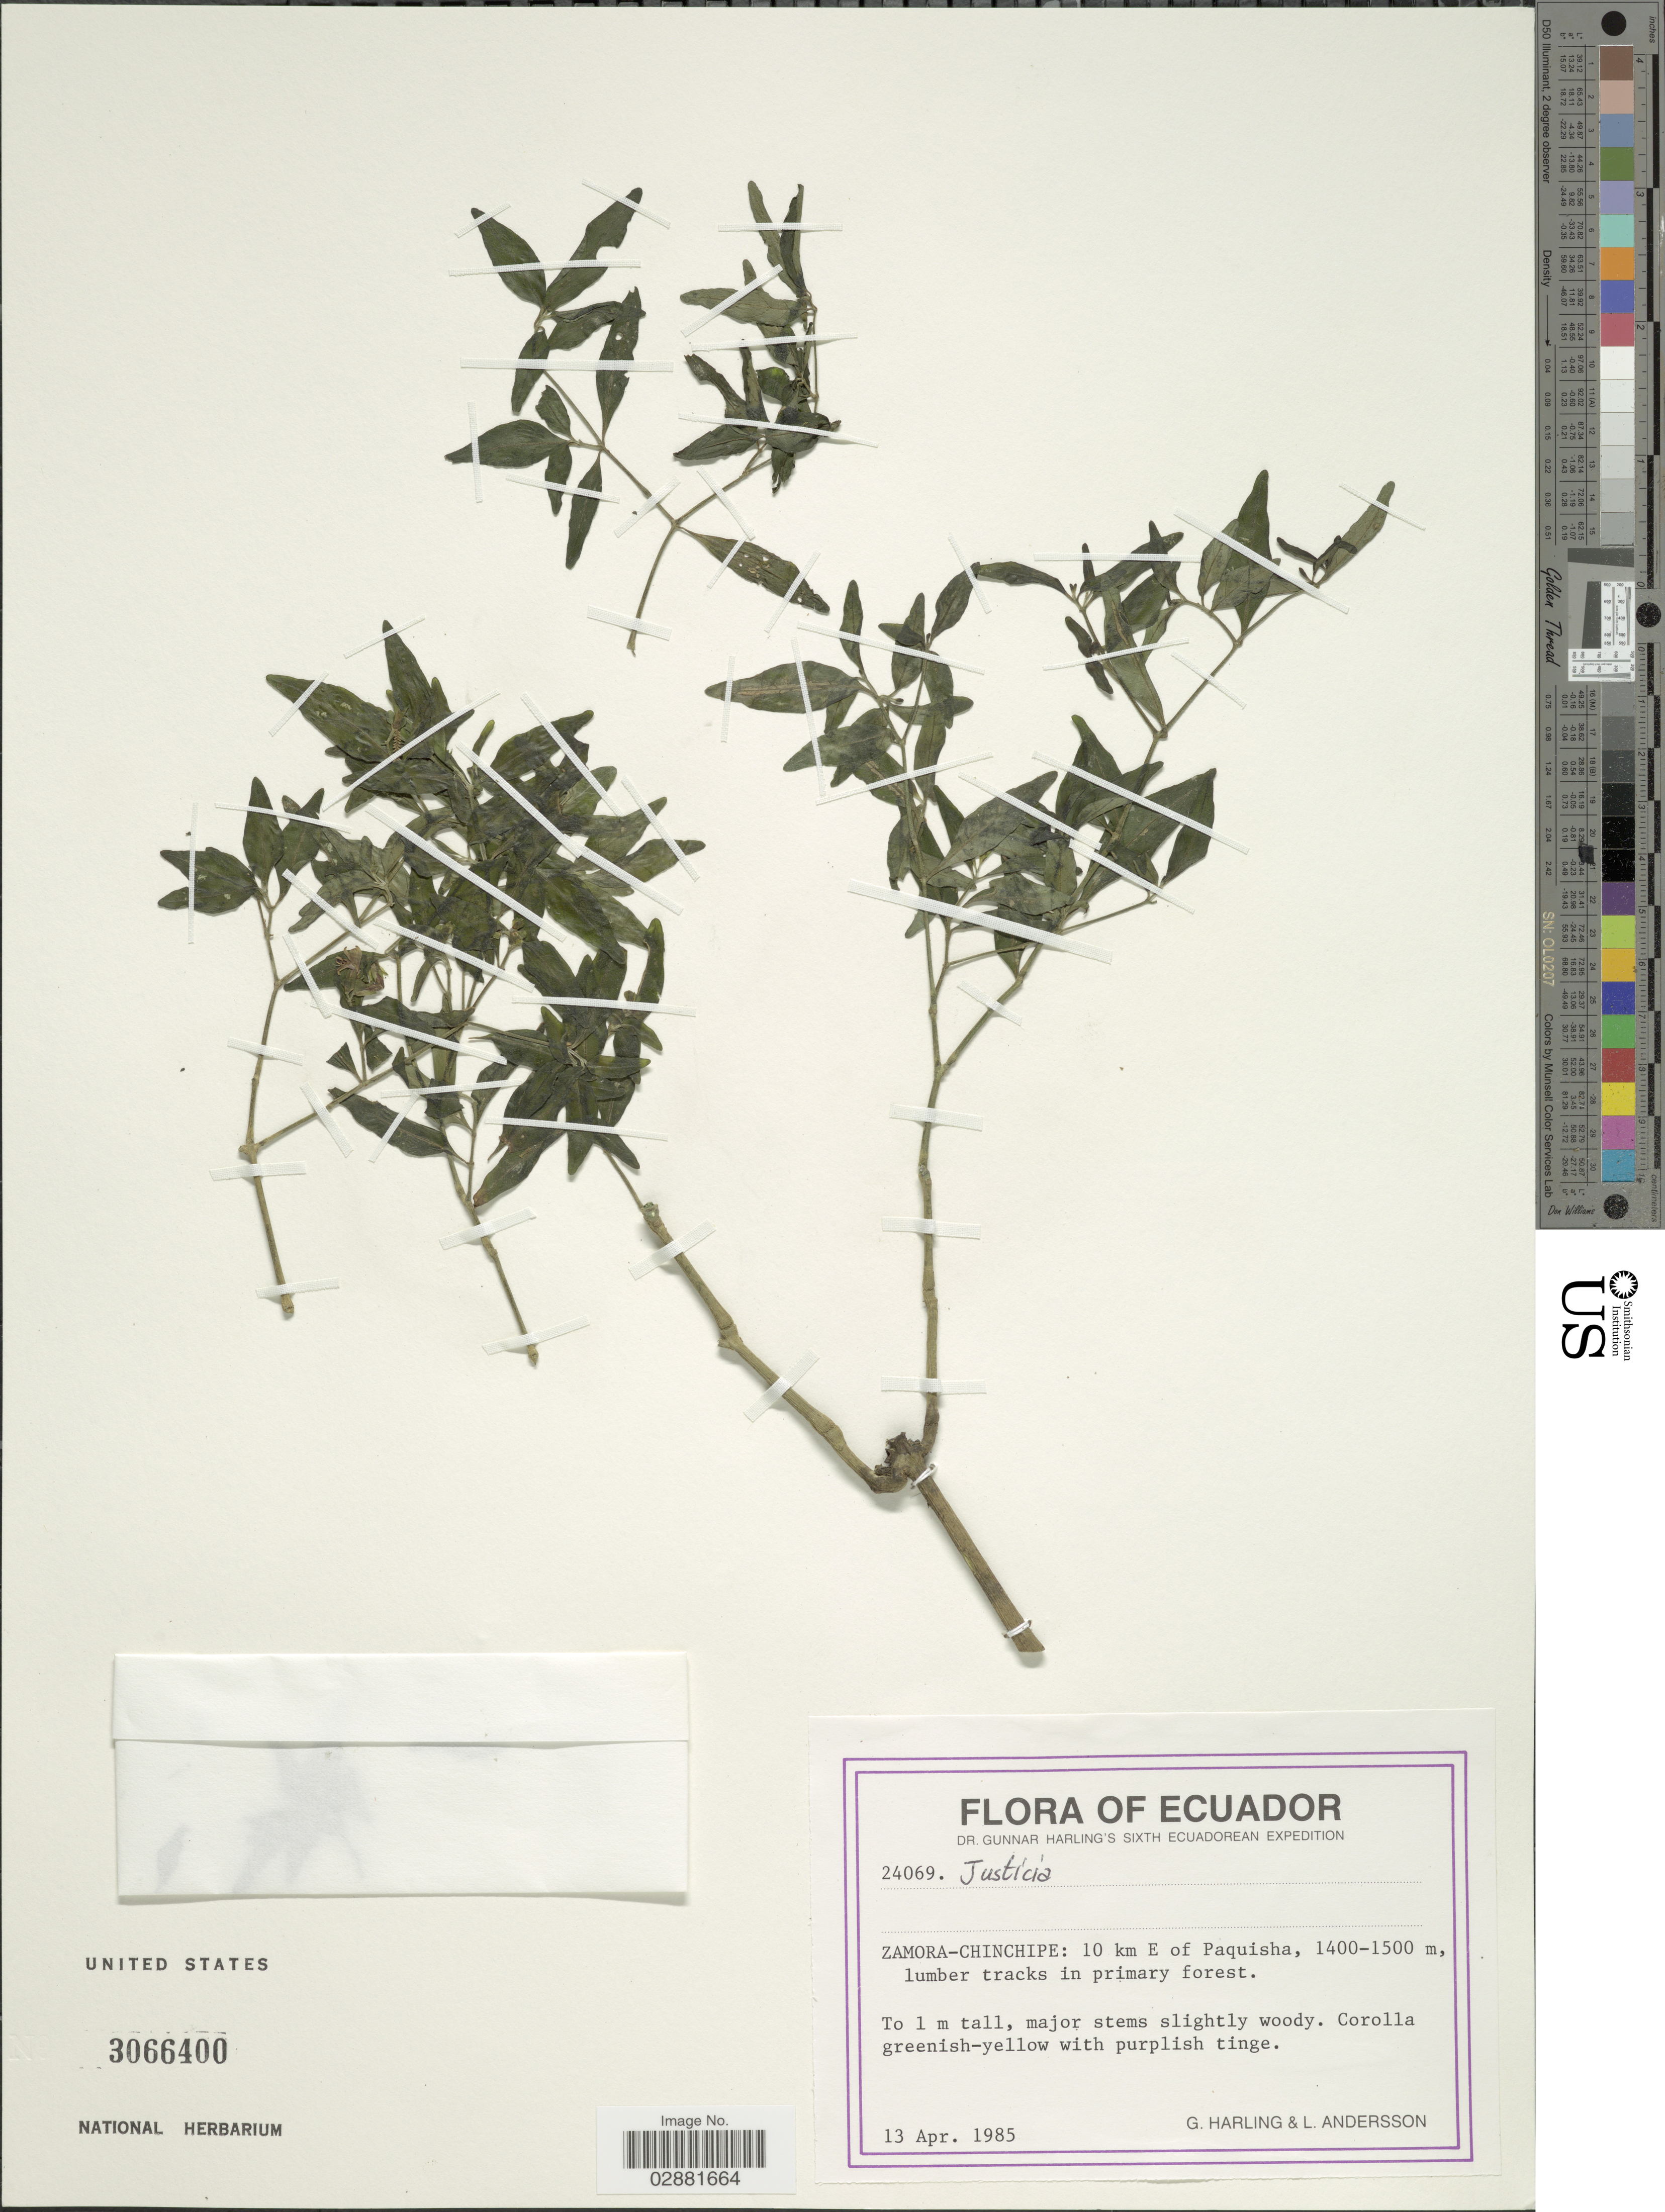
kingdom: Plantae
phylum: Tracheophyta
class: Magnoliopsida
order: Lamiales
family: Acanthaceae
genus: Justicia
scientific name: Justicia sp.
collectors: G. Harling & L. Andersson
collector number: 24069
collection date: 1985-04-13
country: Ecuador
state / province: Zamora-Chinchipe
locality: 10 km E of Paquisha.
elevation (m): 1400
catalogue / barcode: US 3066400